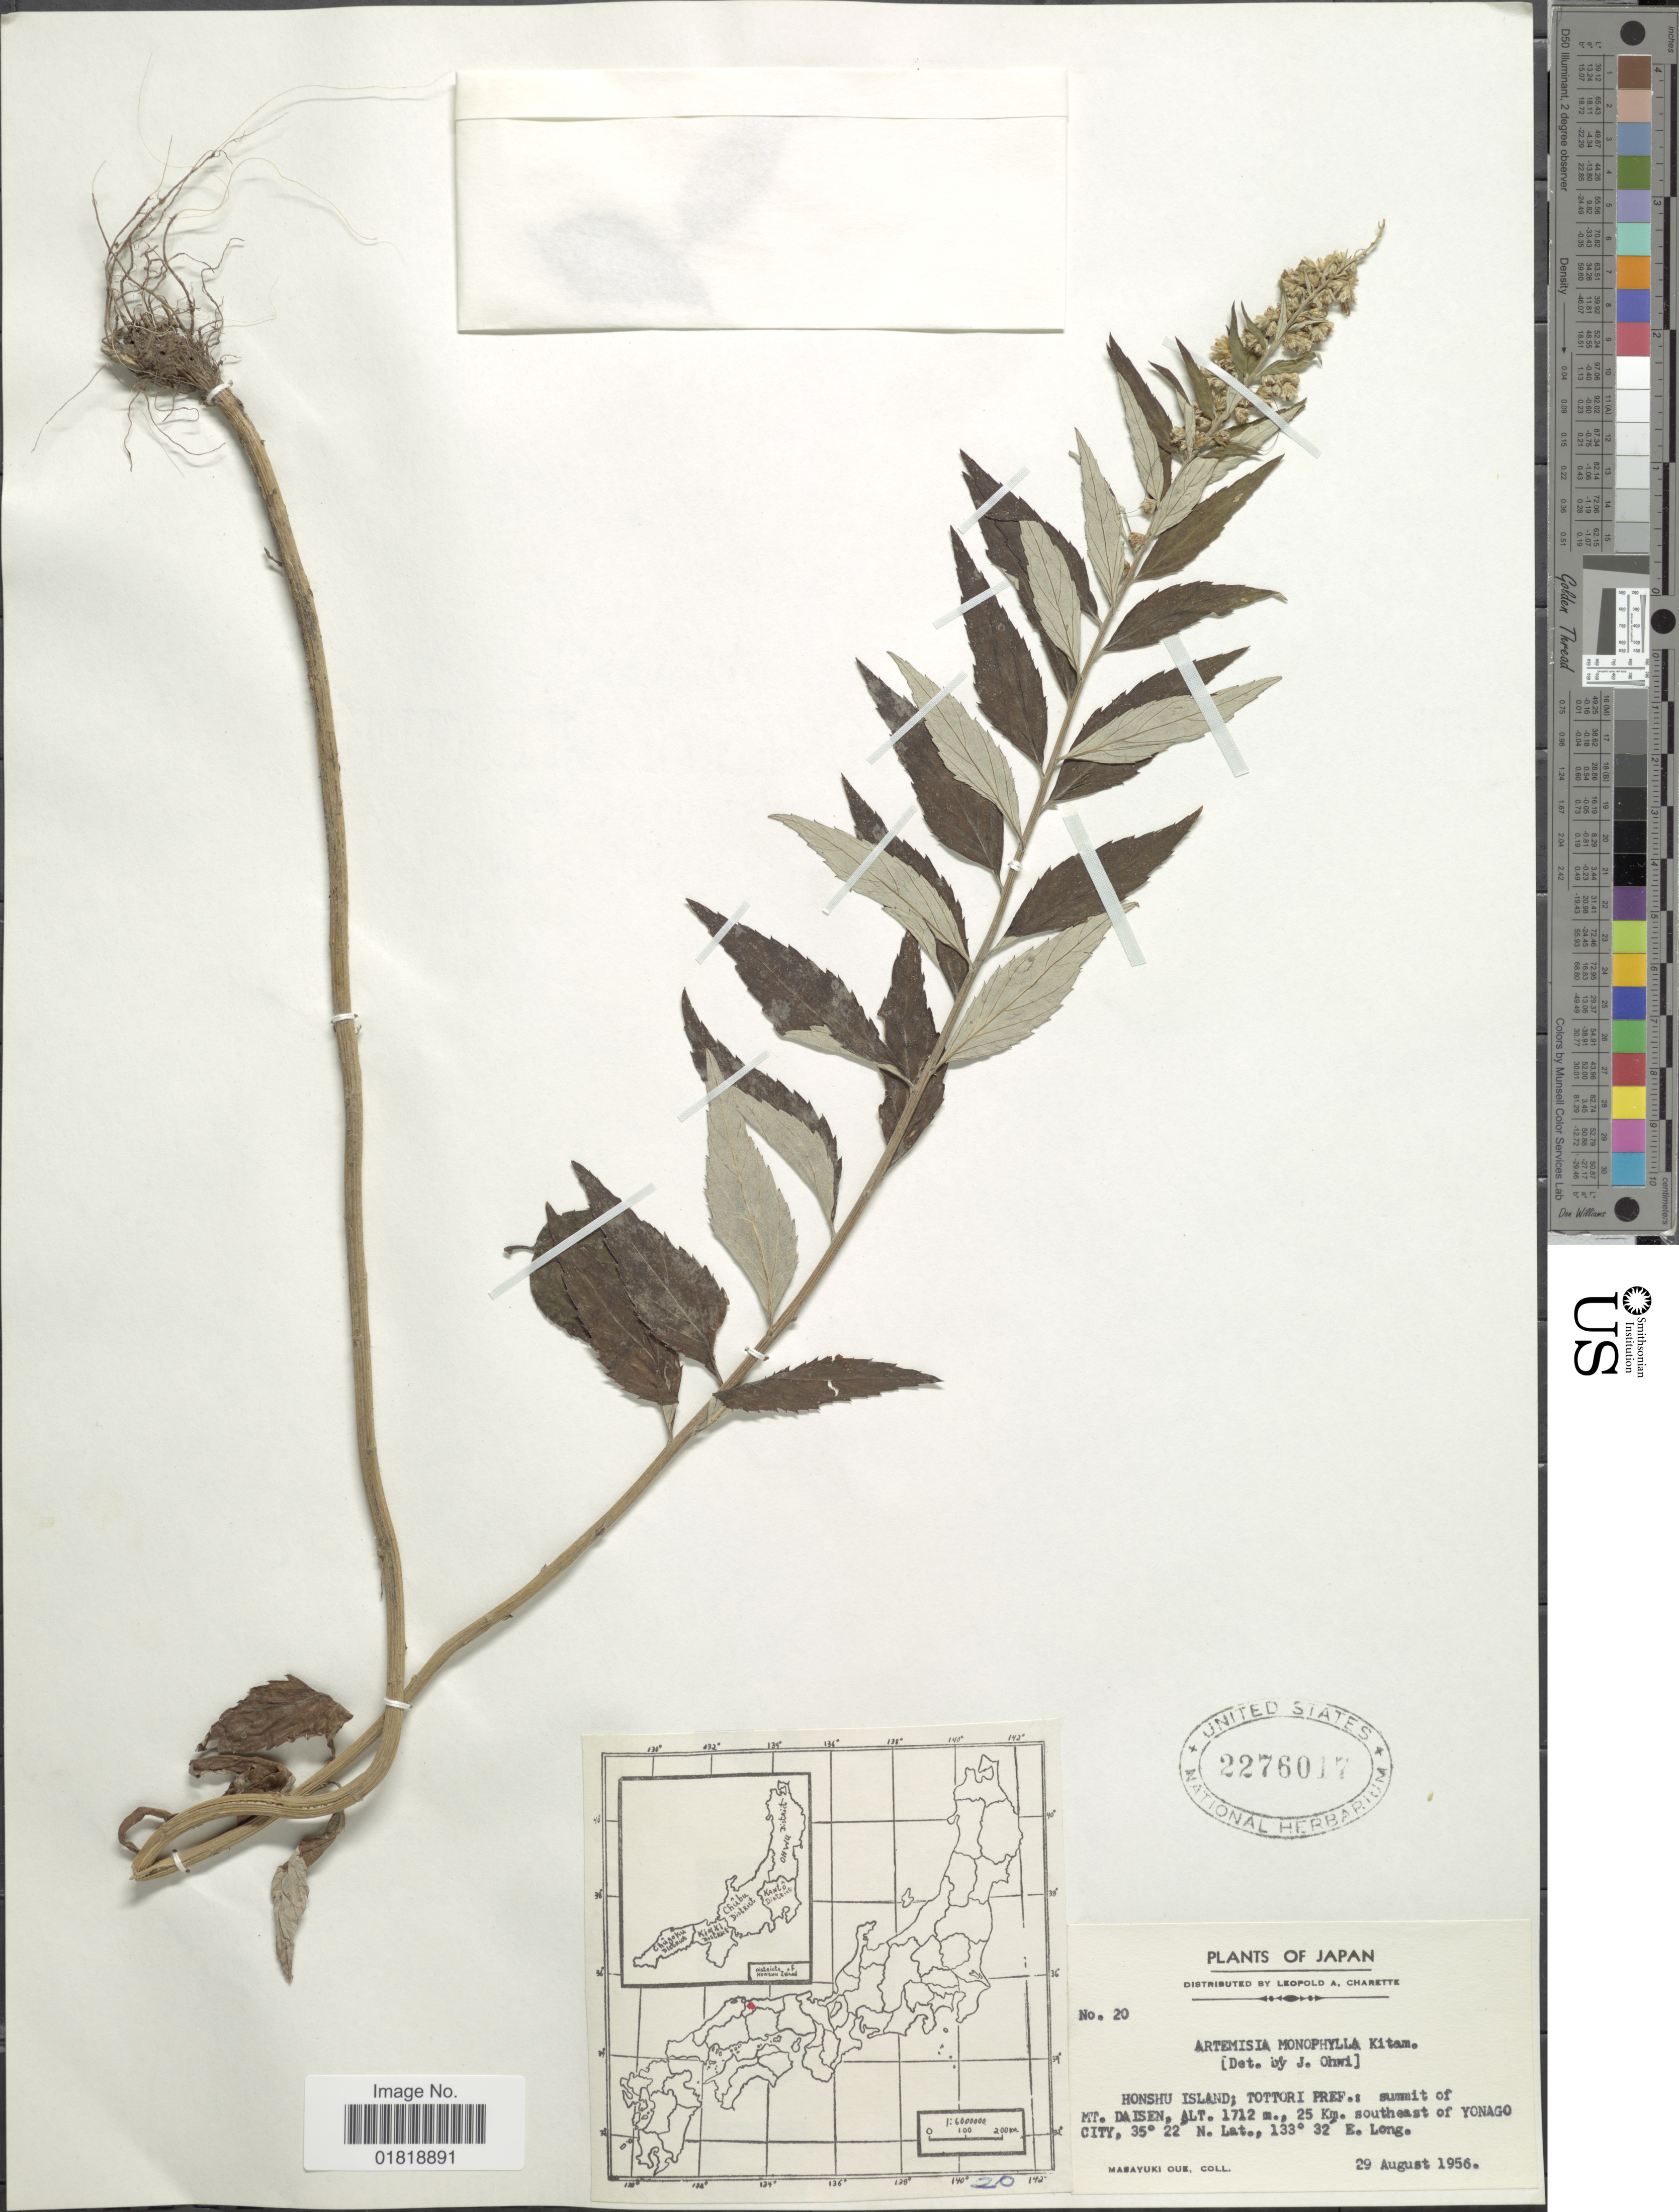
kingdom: Plantae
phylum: Tracheophyta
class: Magnoliopsida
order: Asterales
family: Asteraceae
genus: Artemisia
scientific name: Artemisia monophylla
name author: Kitam.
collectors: M. Oue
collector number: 20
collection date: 1956-08-29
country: Japan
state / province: Tottori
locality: Honshu Island; Tottori Pref.: summit of Mt. Daisen, 25 km southeast of Yonago City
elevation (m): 1712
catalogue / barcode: US 227617